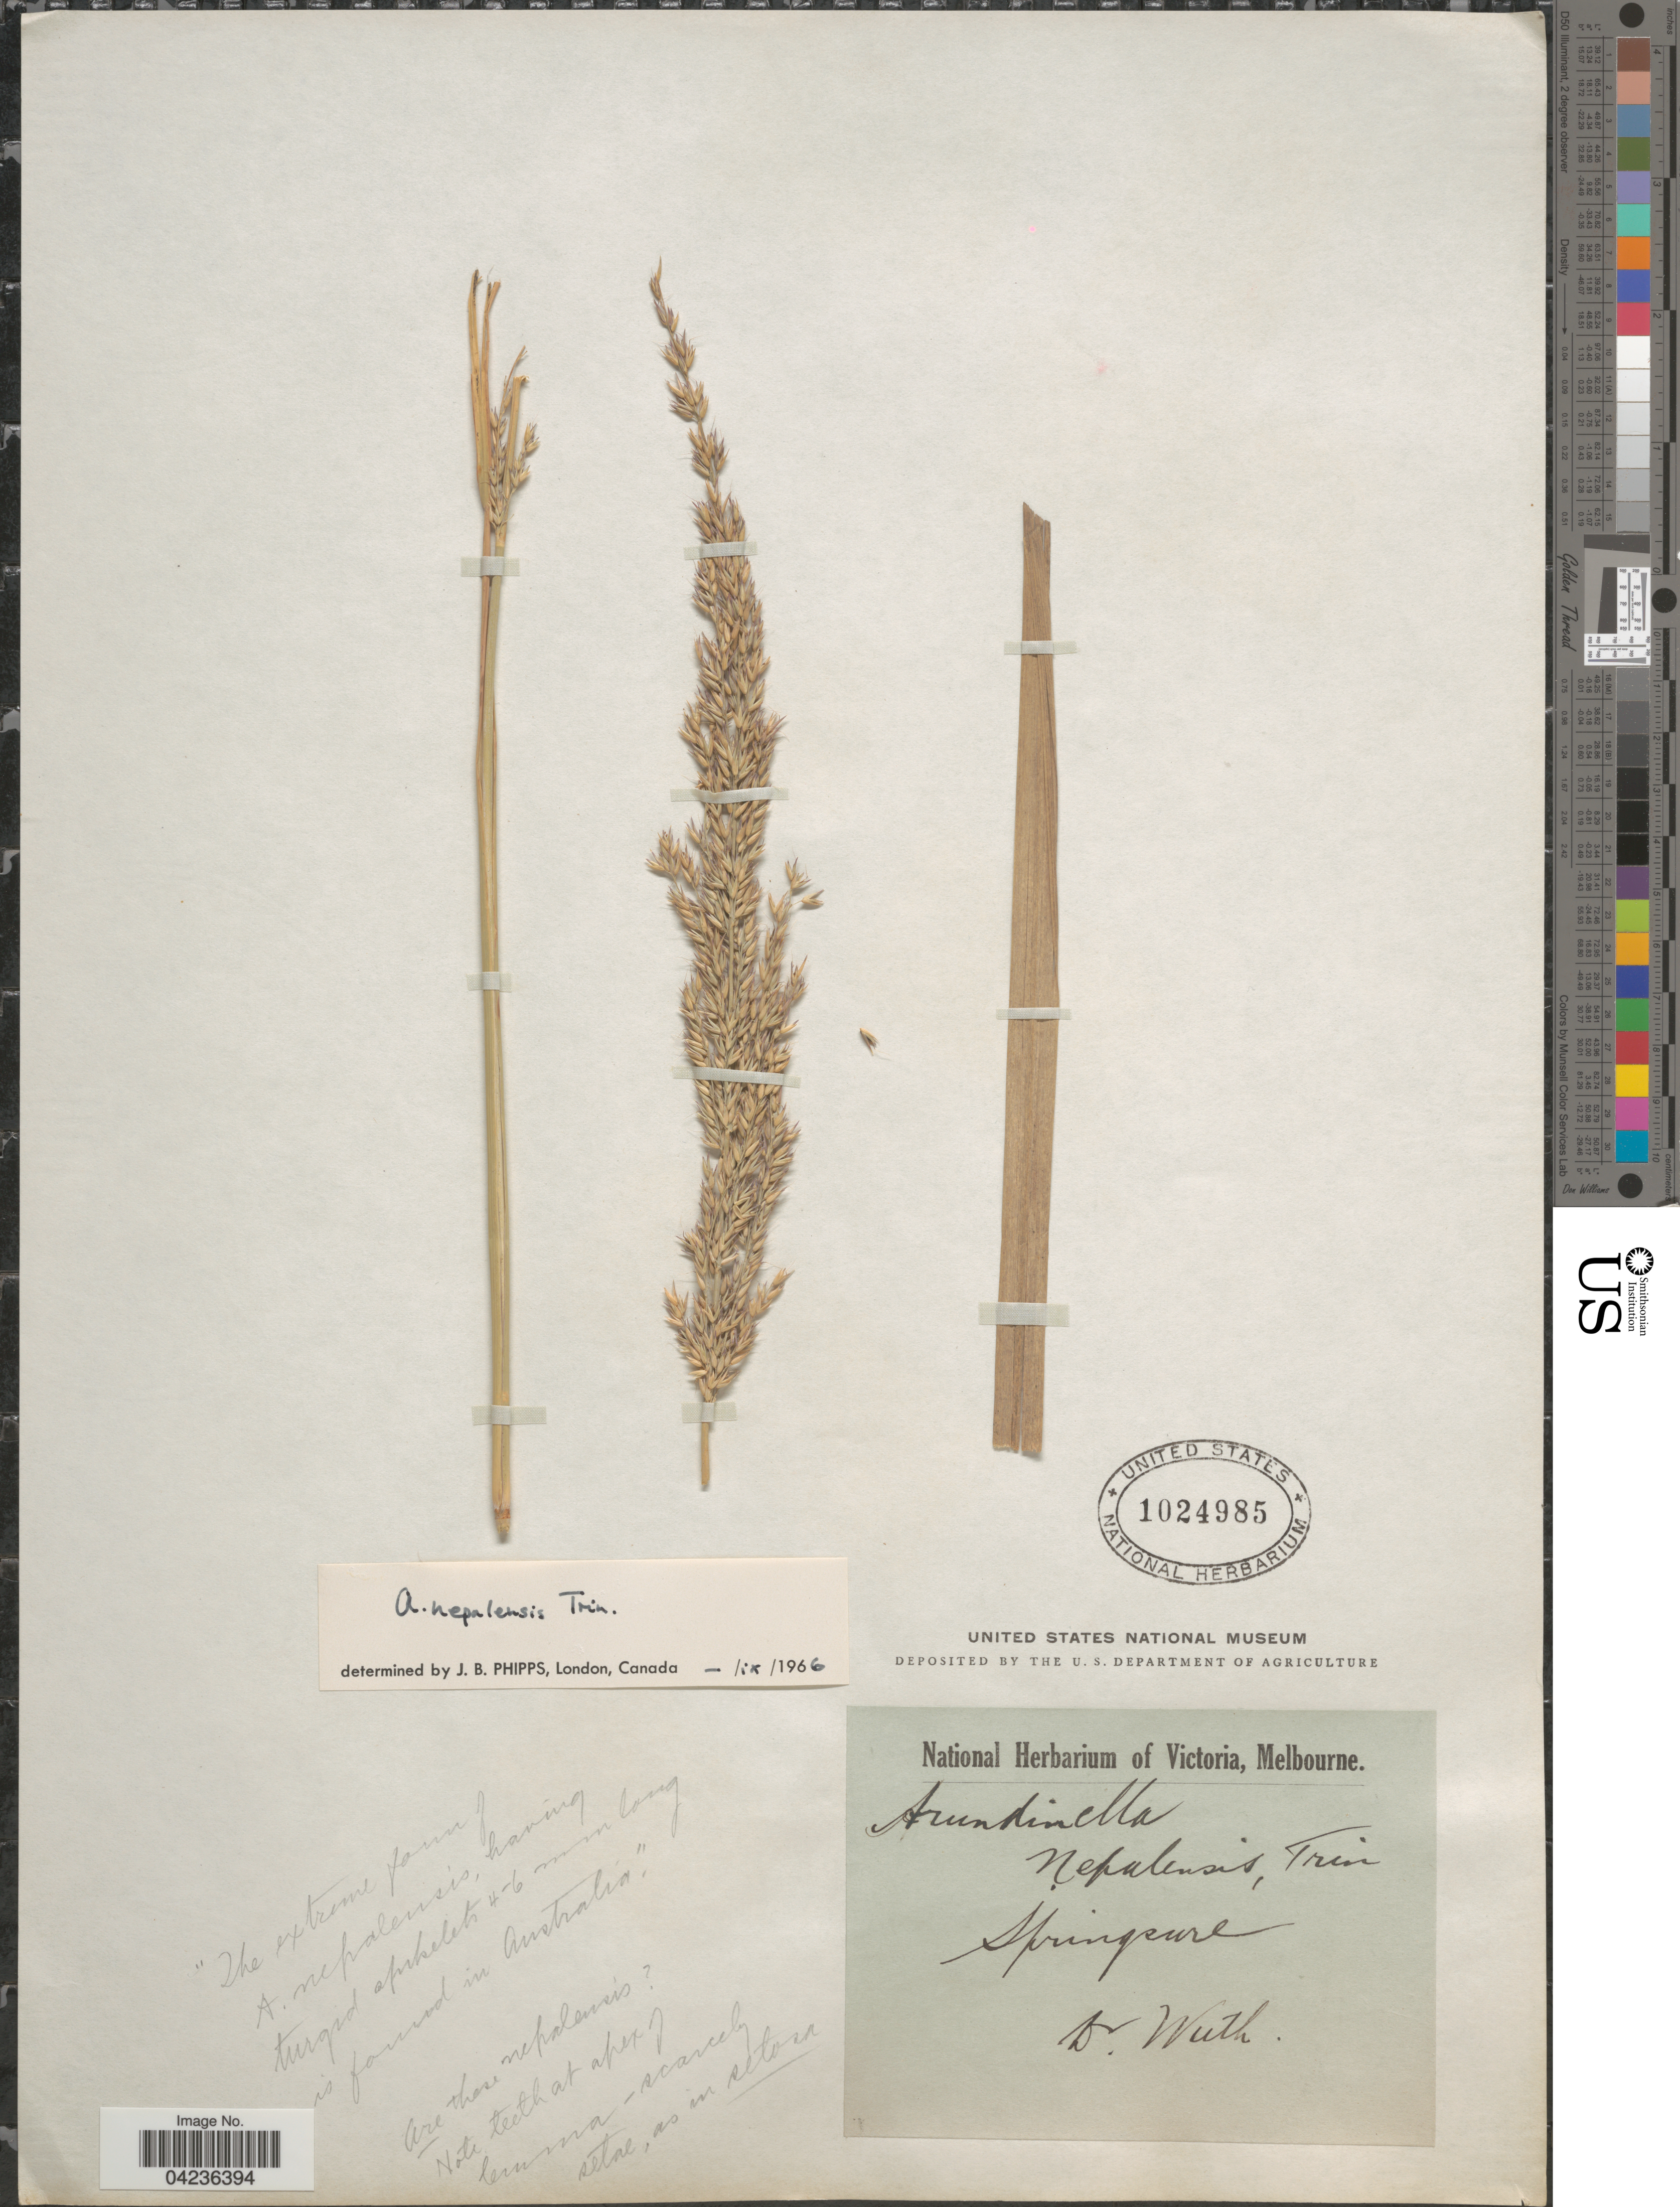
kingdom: Plantae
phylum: Tracheophyta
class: Liliopsida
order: Poales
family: Poaceae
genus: Arundinella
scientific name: Arundinella nepalensis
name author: Trin.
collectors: -. Wuth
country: Australia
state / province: Queensland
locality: Springsure.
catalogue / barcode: US 1024985